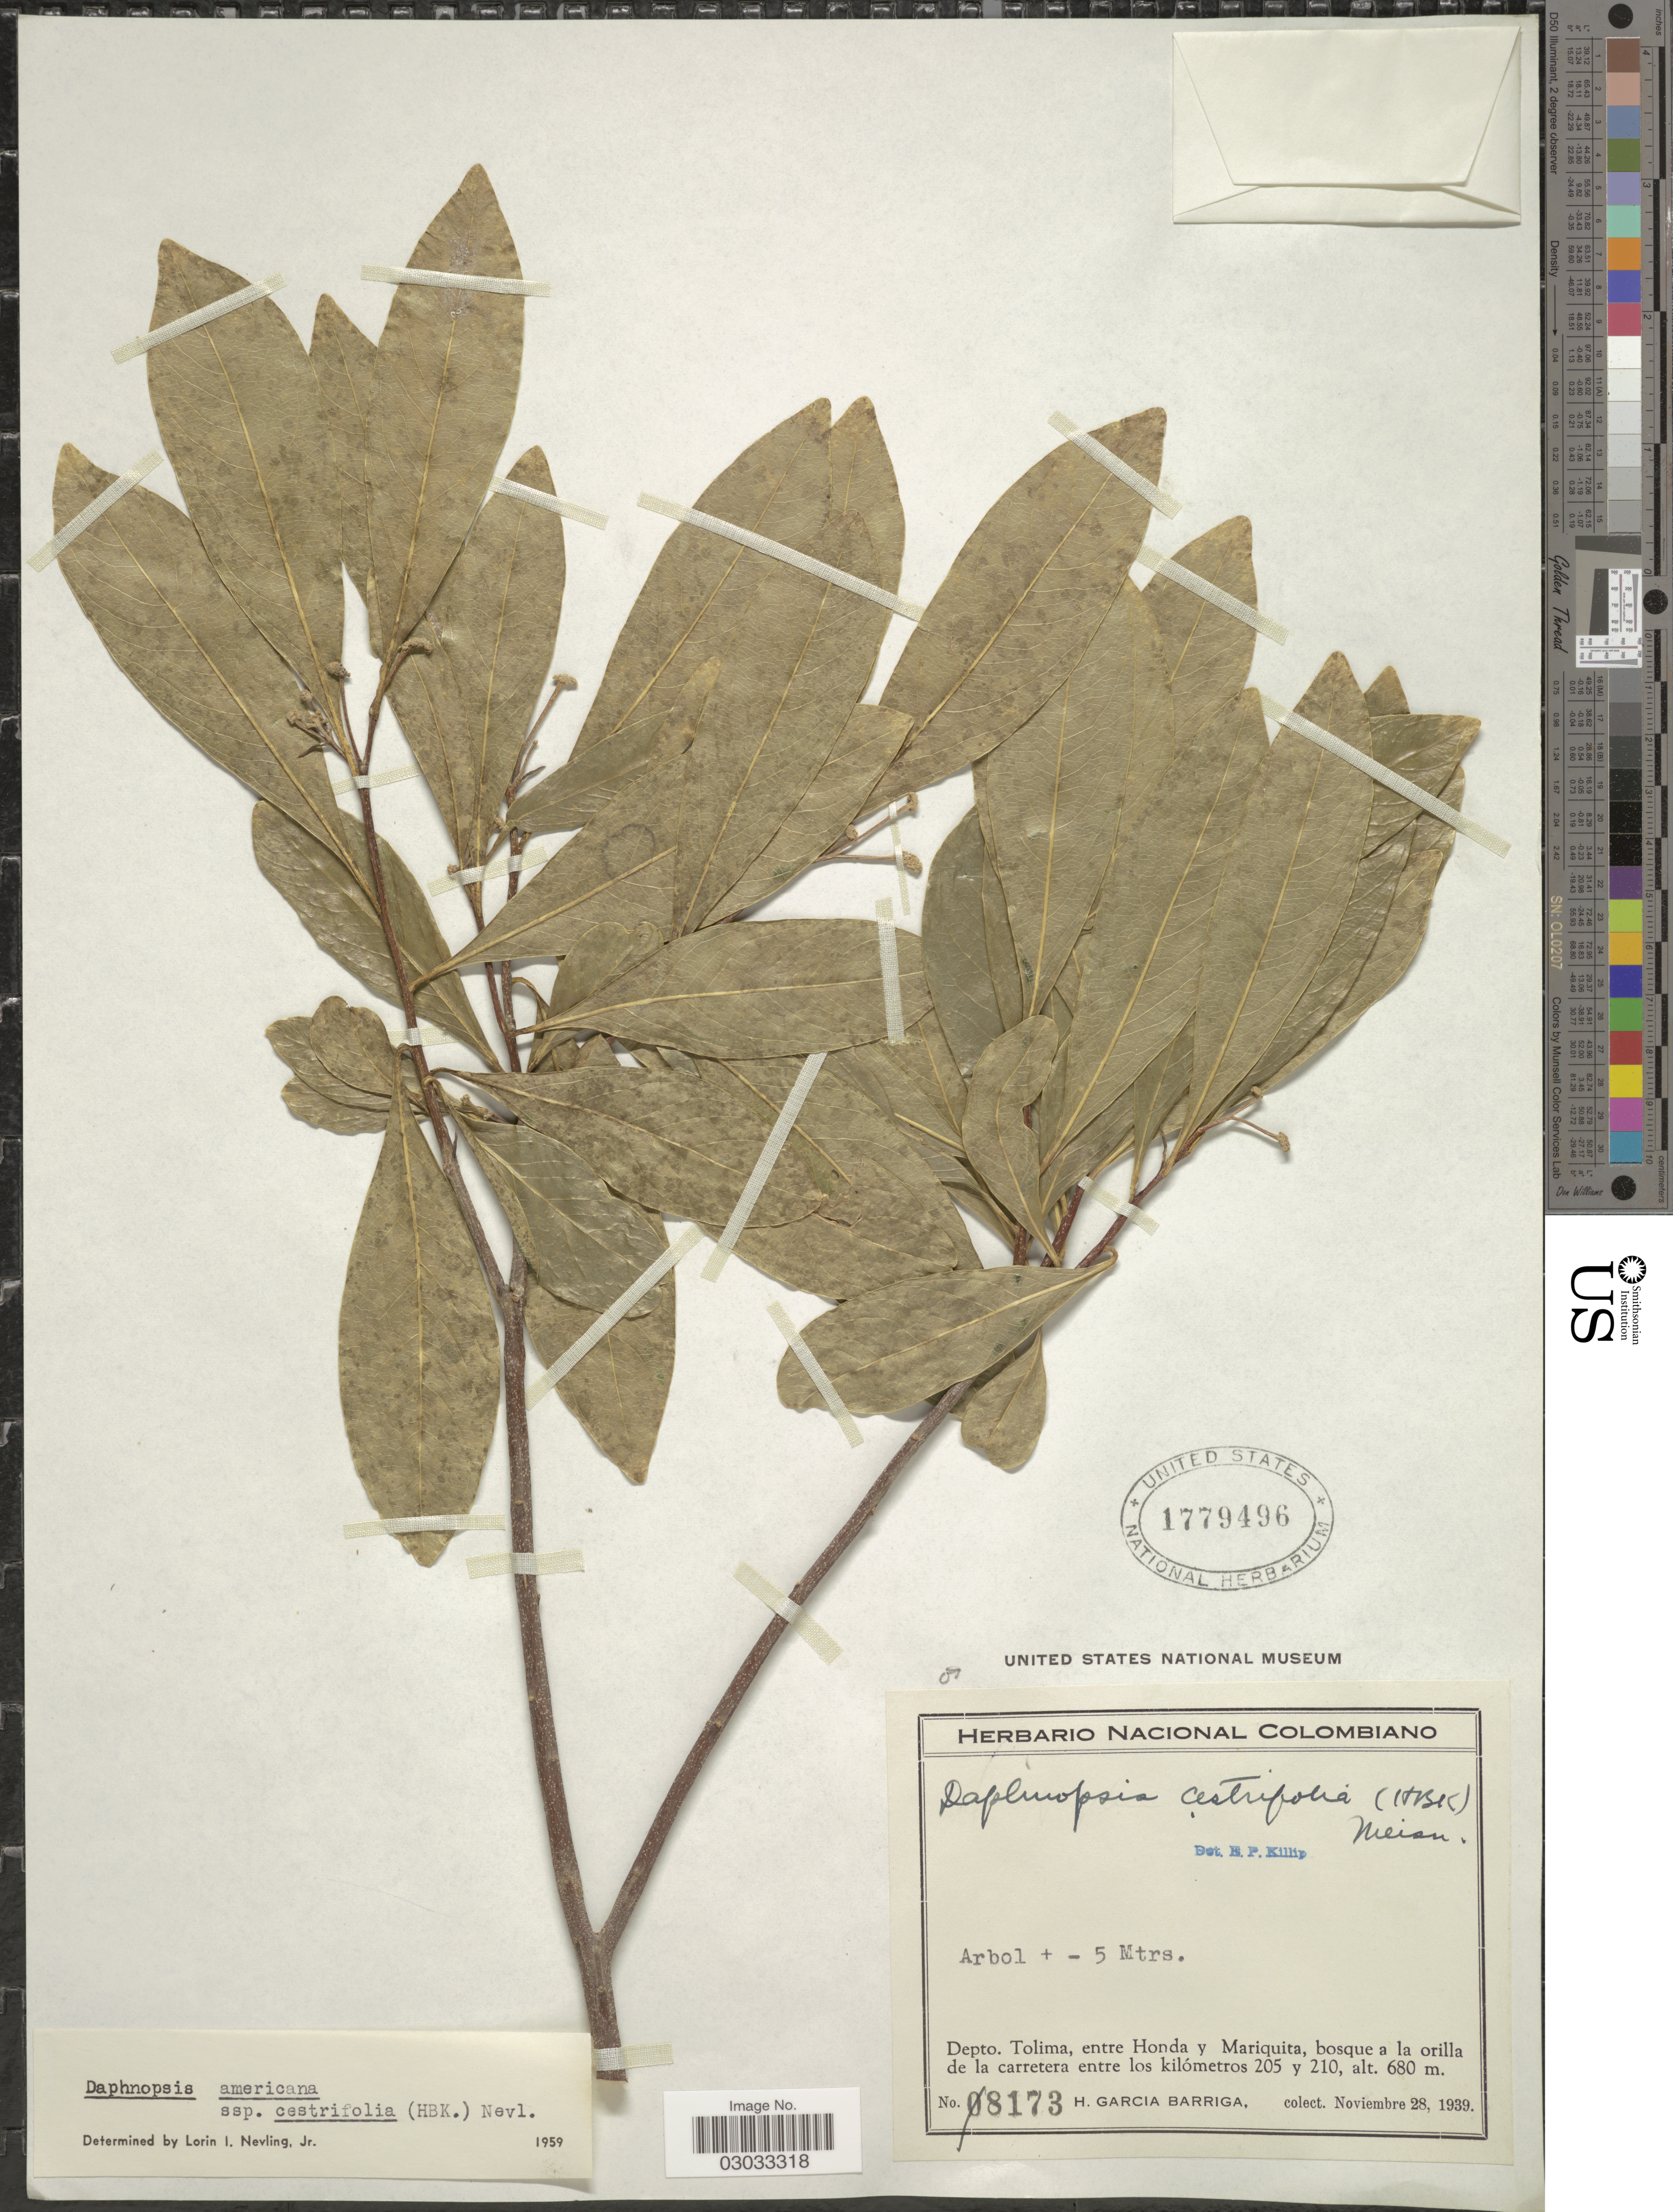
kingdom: Plantae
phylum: Tracheophyta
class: Magnoliopsida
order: Malvales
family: Thymelaeaceae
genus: Daphnopsis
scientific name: Daphnopsis americana subsp. cestrifolia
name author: (Kunth) Nevling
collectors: H. García Barriga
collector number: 8173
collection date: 1939-11-28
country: Colombia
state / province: Tolima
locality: Depto. Tolima, entre Honda y Mariquita, bosque a la orilla de la carretera entre los kilómetros 205 y 210.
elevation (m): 680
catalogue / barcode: US 1779496